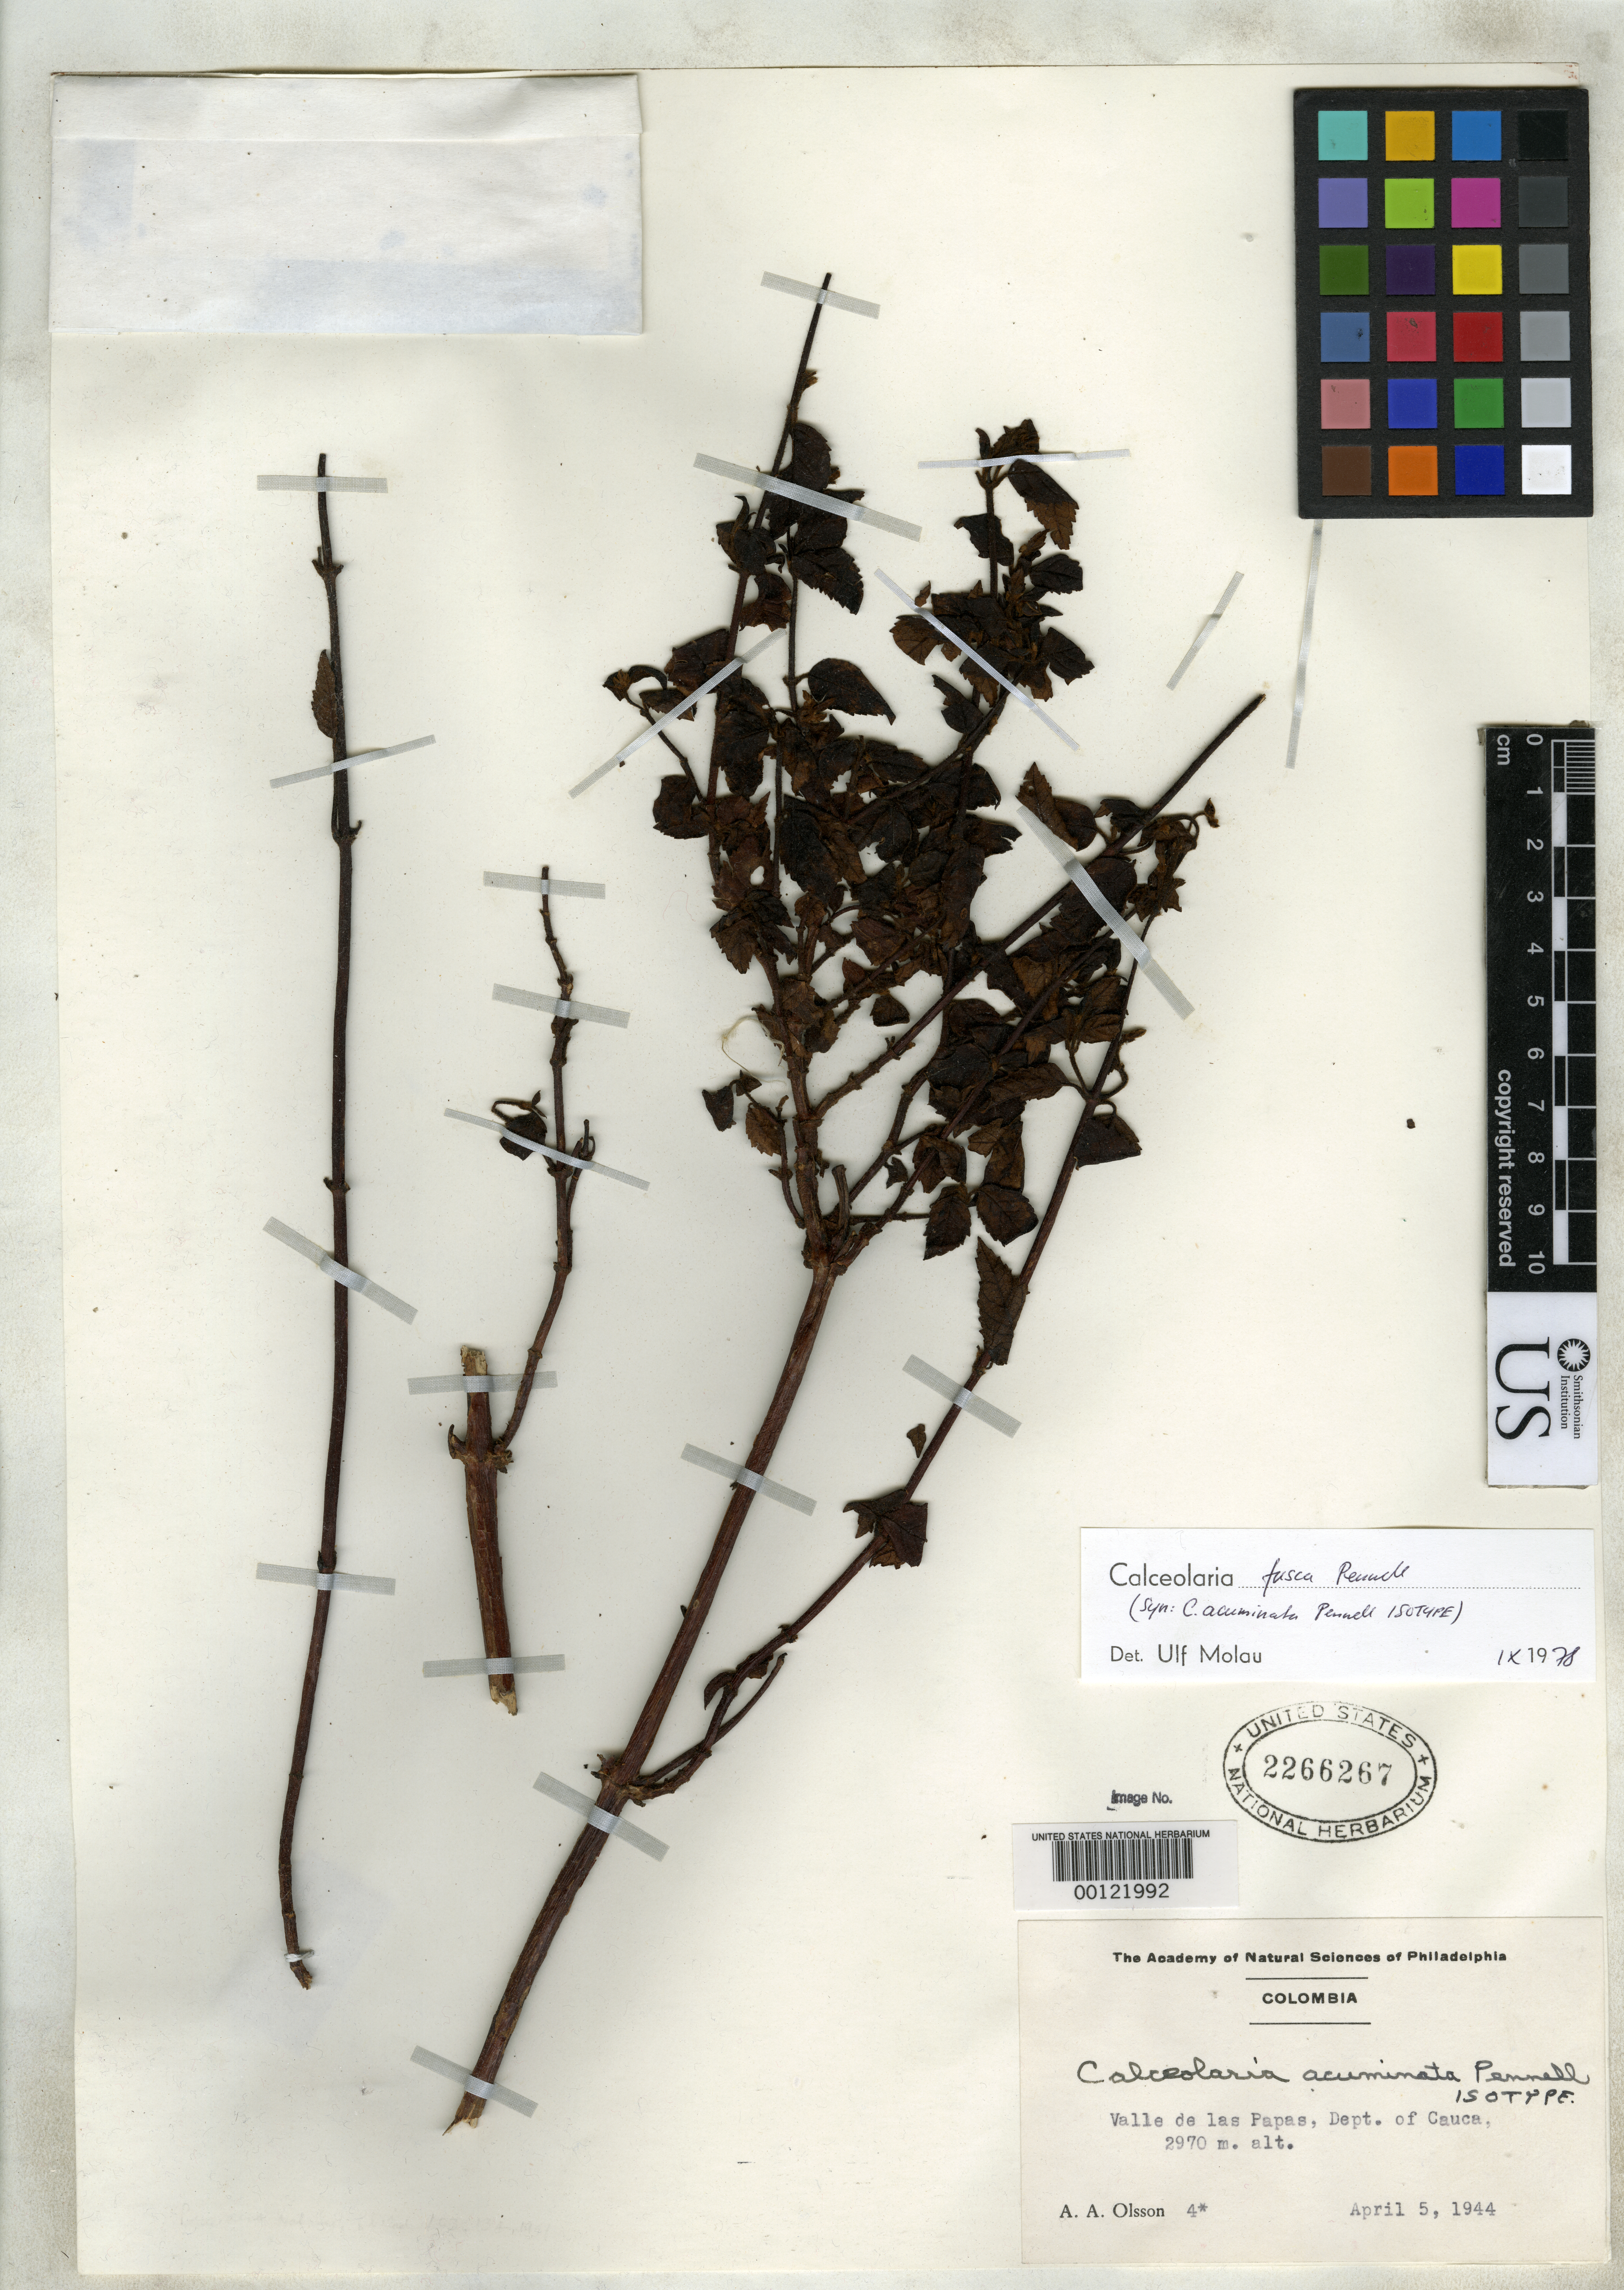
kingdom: Plantae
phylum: Tracheophyta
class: Magnoliopsida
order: Lamiales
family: Calceolariaceae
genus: Calceolaria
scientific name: Calceolaria acuminata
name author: Pennell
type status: Isotype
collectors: A. Olsson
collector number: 4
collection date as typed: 05 Apr 1944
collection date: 1944-04-05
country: Colombia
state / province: Cauca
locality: Valle de Las Papas.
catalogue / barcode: US 2266267